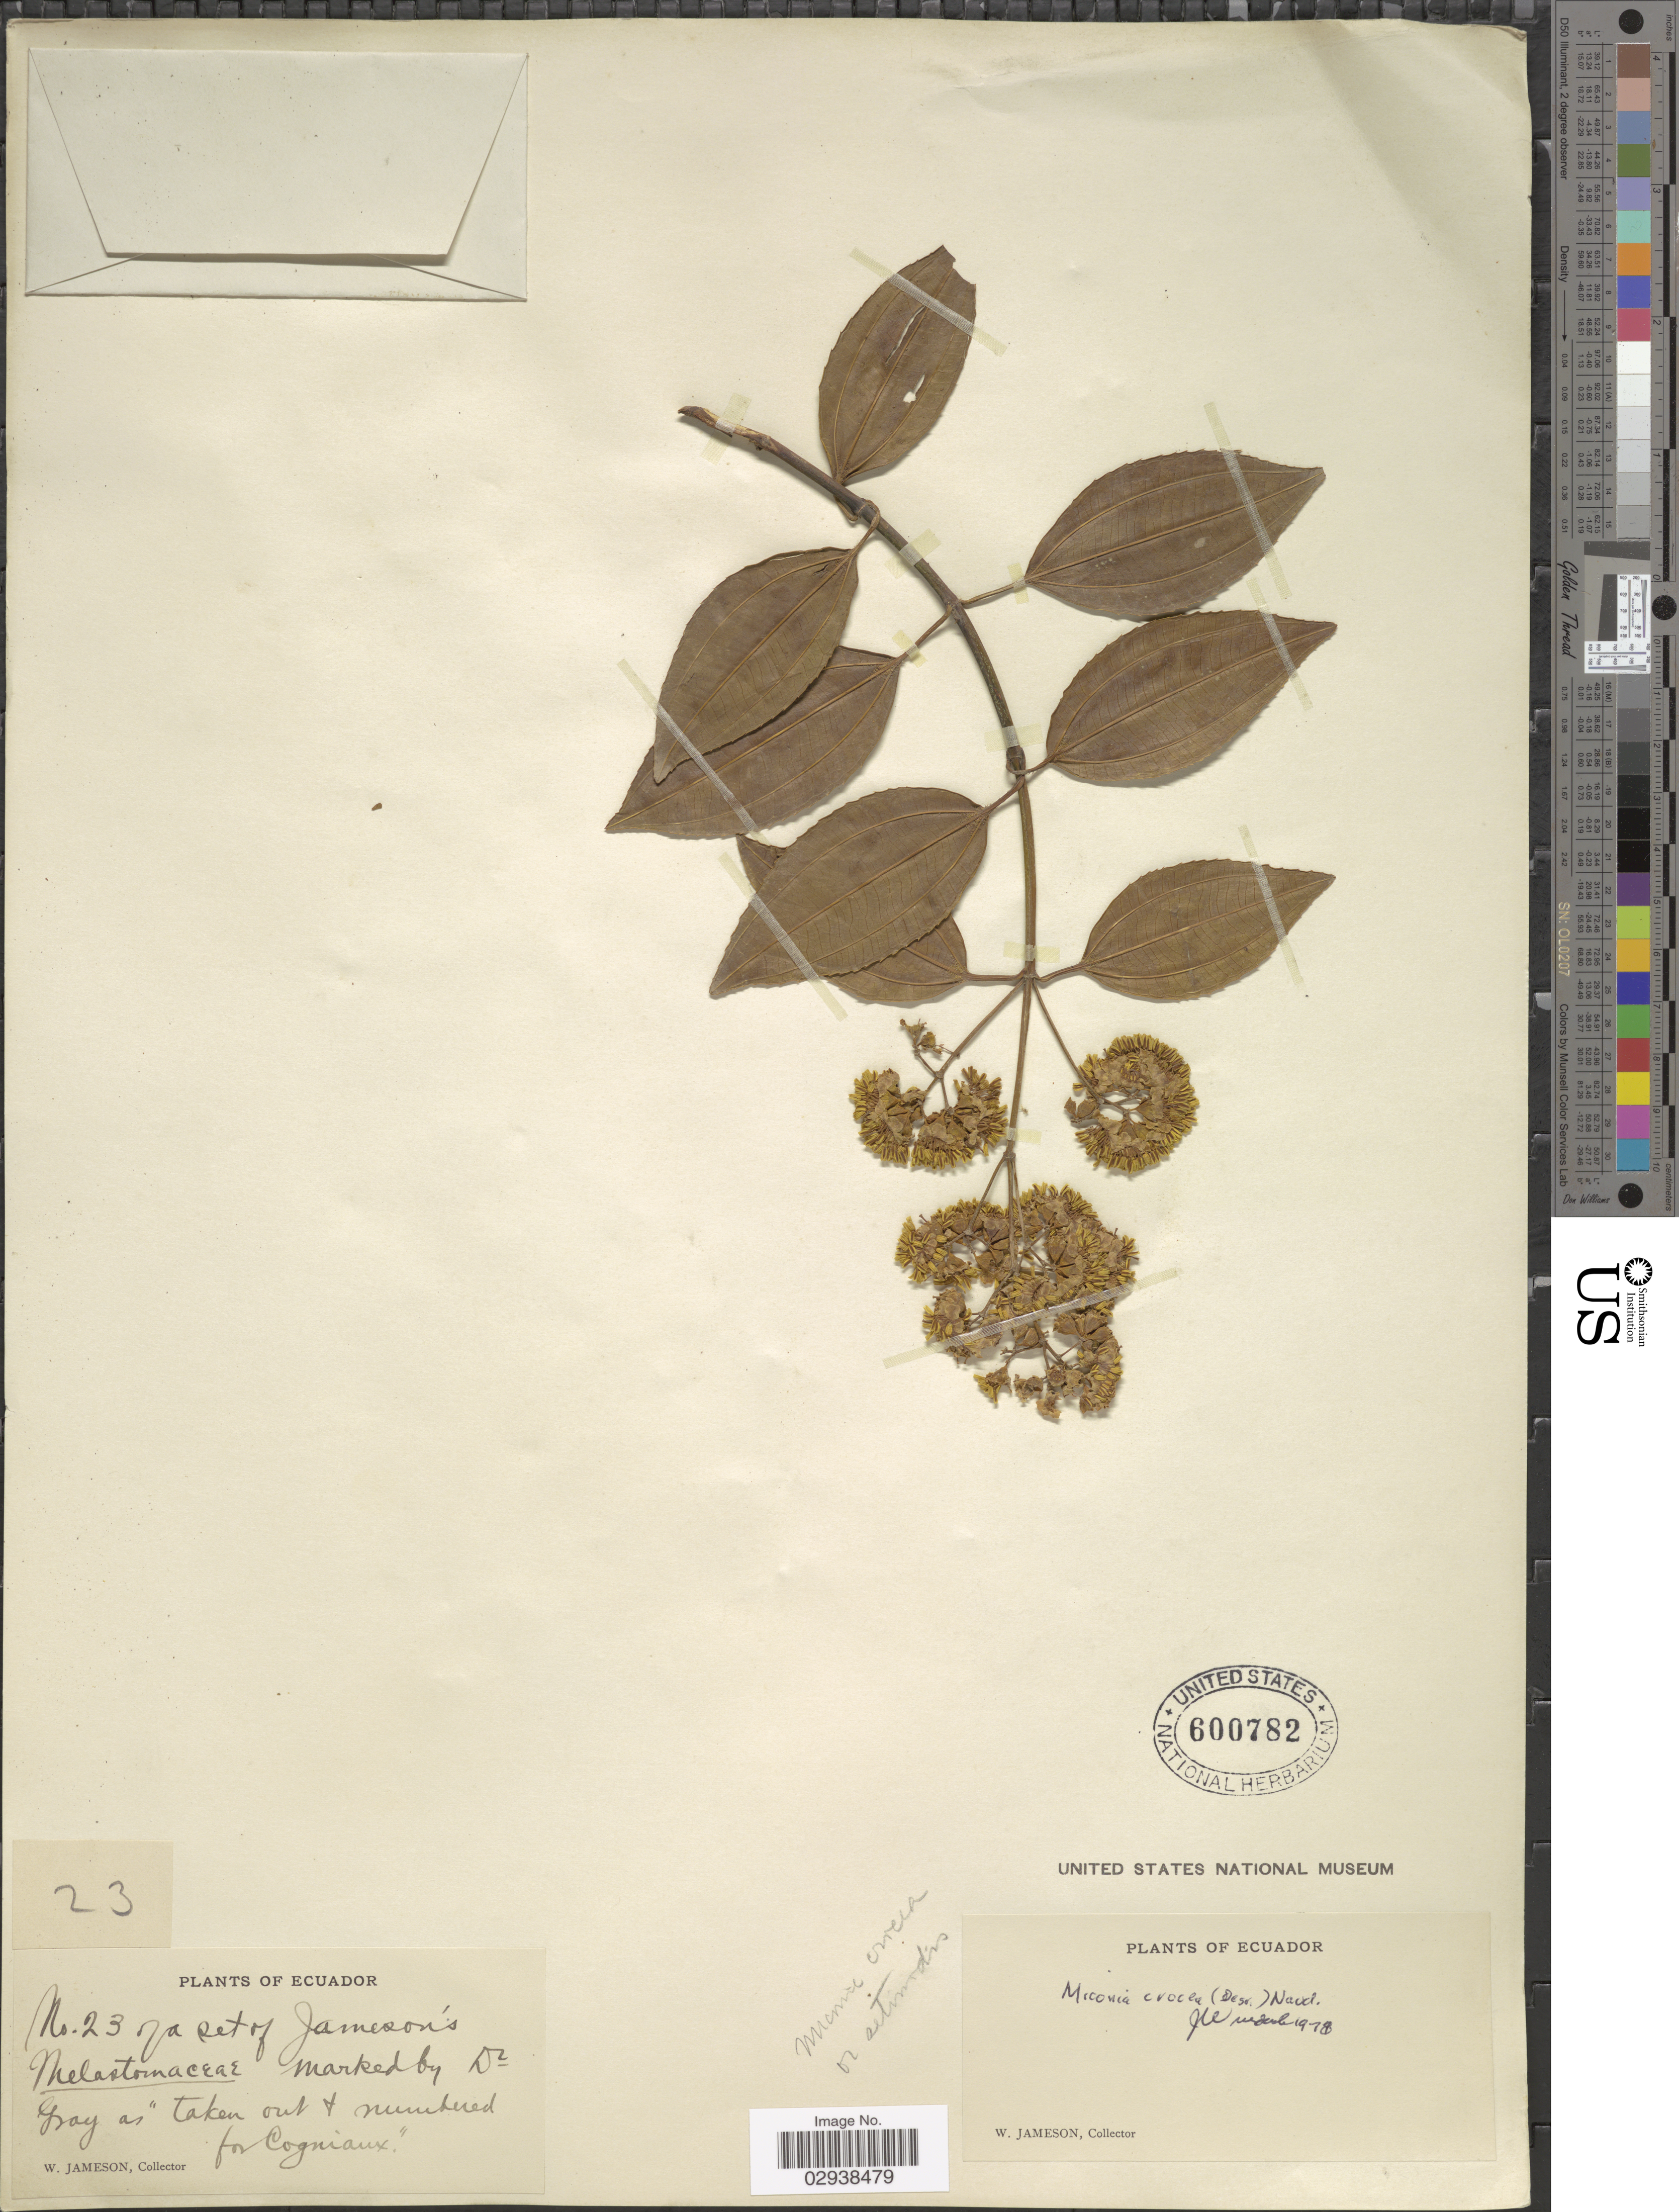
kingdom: Plantae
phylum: Tracheophyta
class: Magnoliopsida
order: Myrtales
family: Melastomataceae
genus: Miconia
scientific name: Miconia crocea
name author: (Desr.) Naudin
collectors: W. Jameson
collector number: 23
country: Ecuador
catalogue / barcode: US 600782